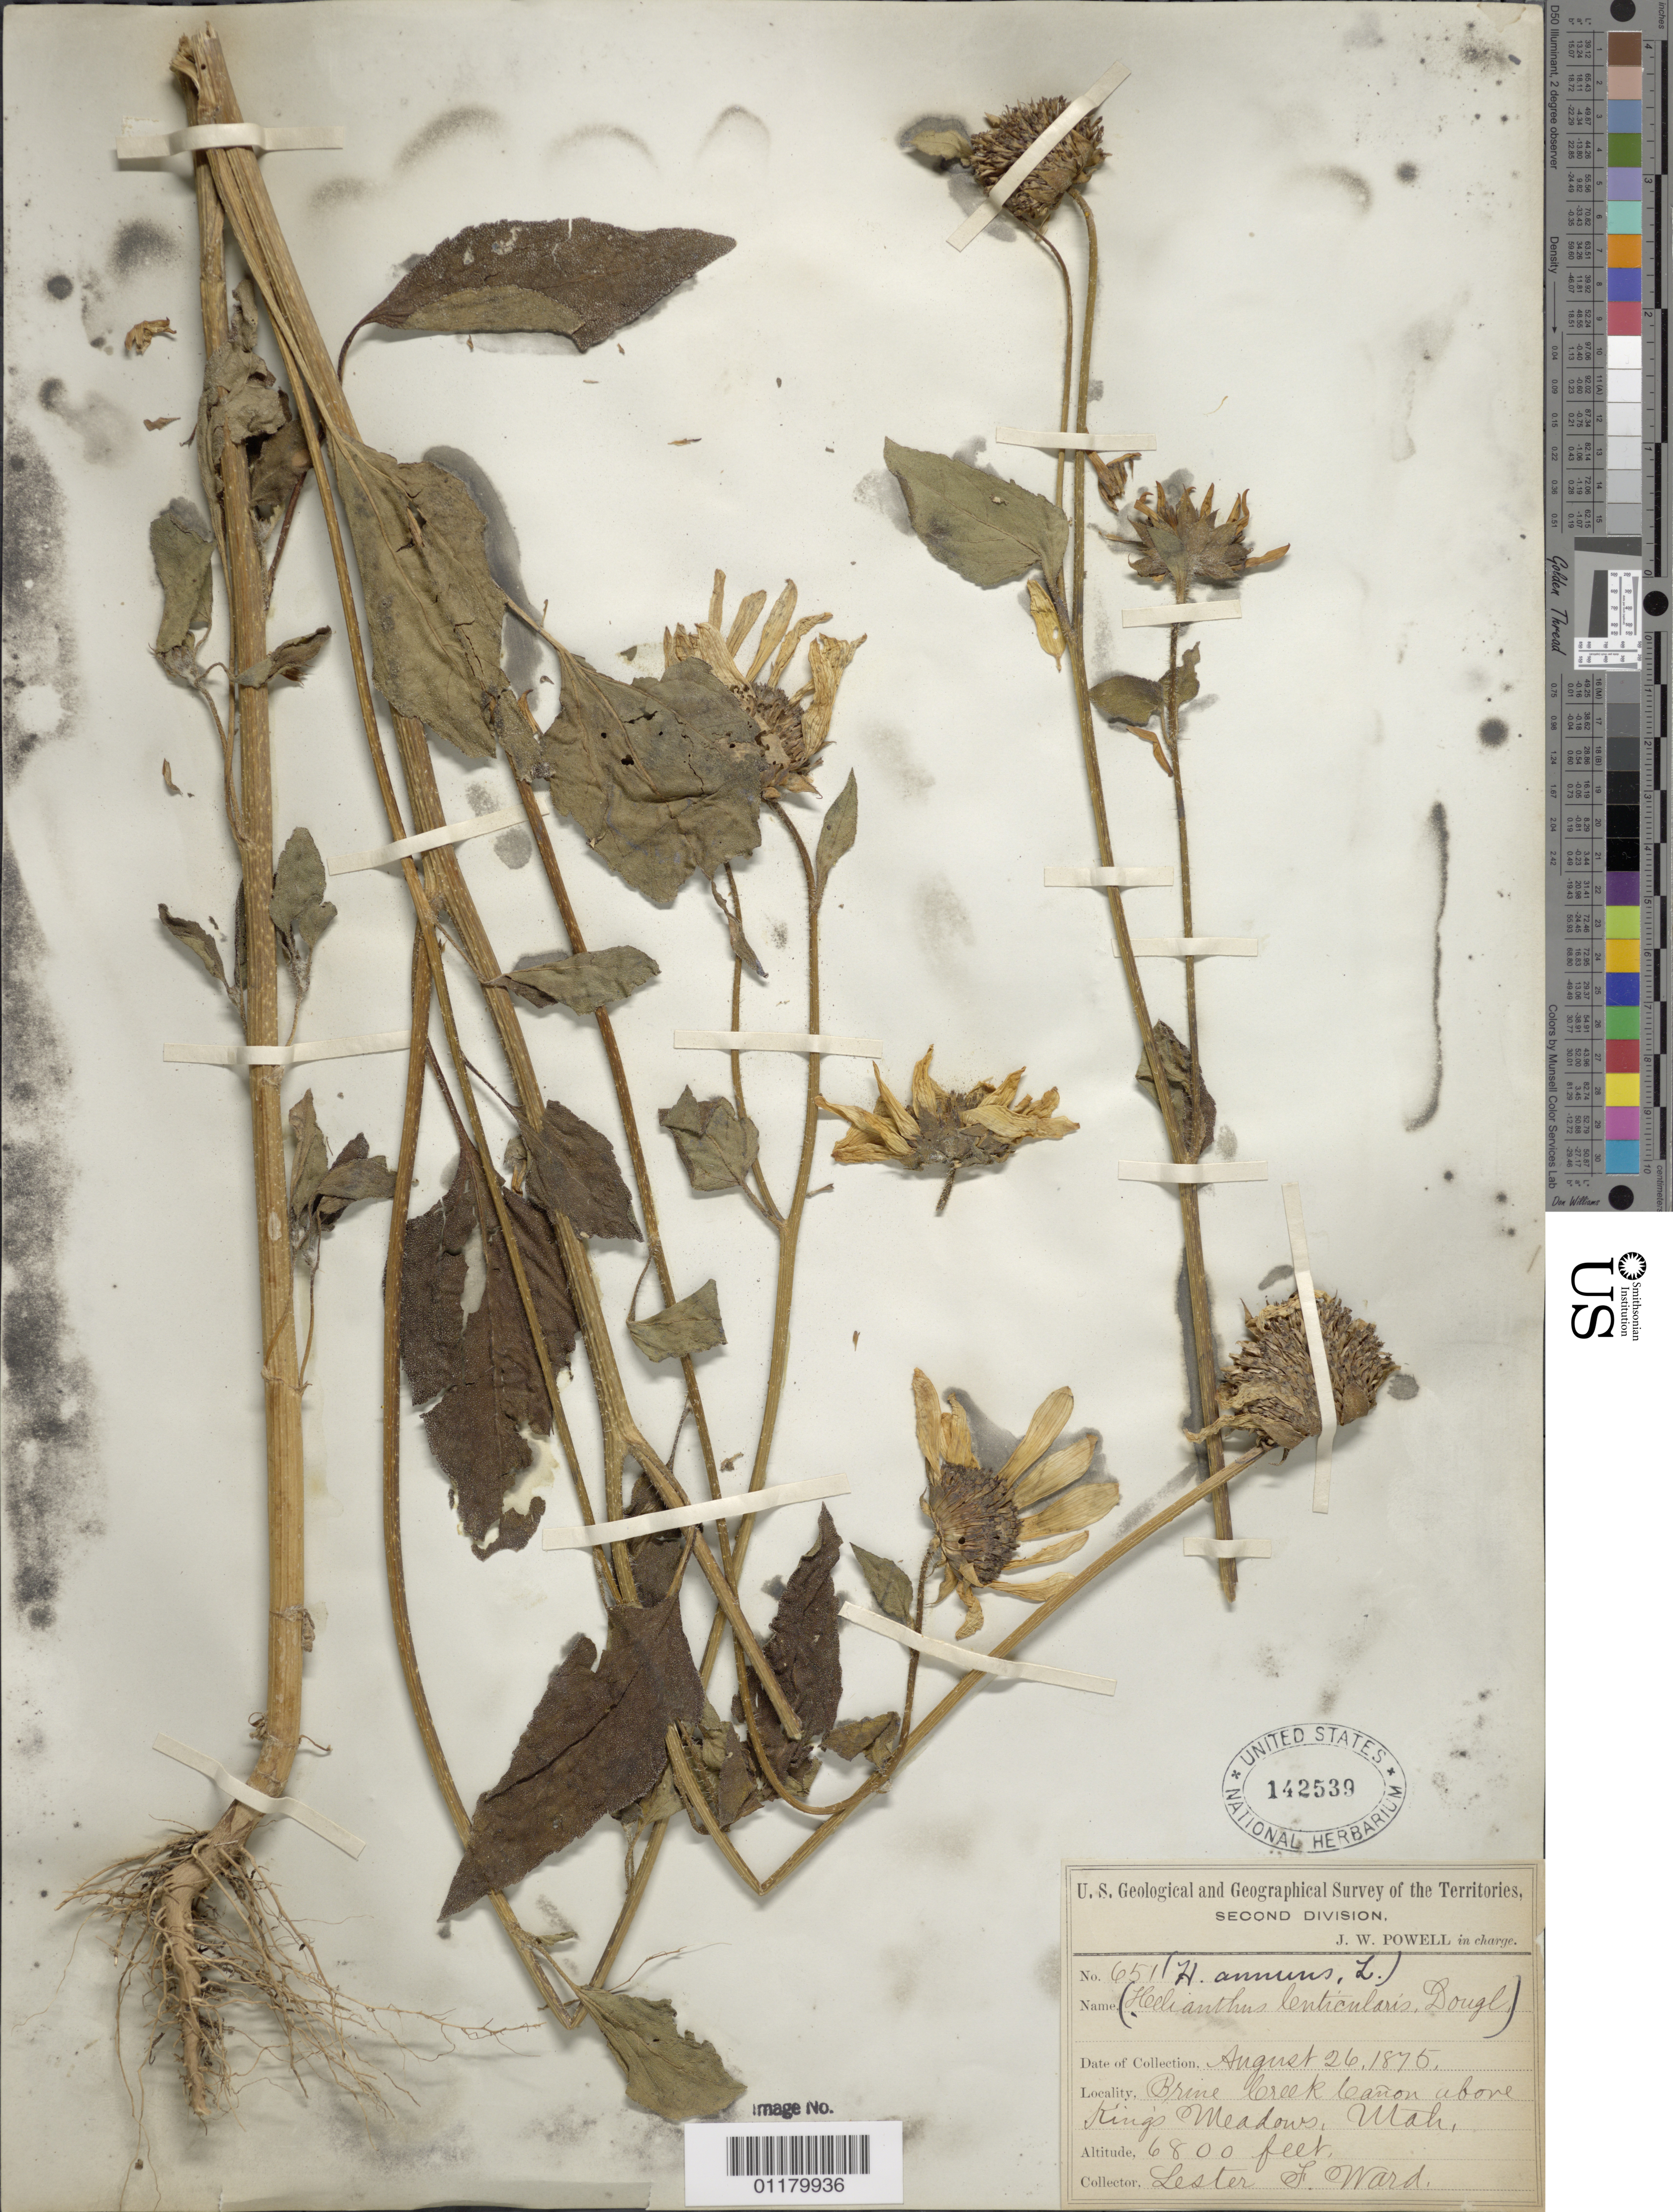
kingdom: Plantae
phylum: Tracheophyta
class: Magnoliopsida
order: Asterales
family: Asteraceae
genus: Helianthus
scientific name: Helianthus annuus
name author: L.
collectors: L. F. Ward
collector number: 651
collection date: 1875-08-26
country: United States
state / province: Utah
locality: Brine Creek Canyon above Kings Meadows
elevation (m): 2073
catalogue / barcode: US 142539